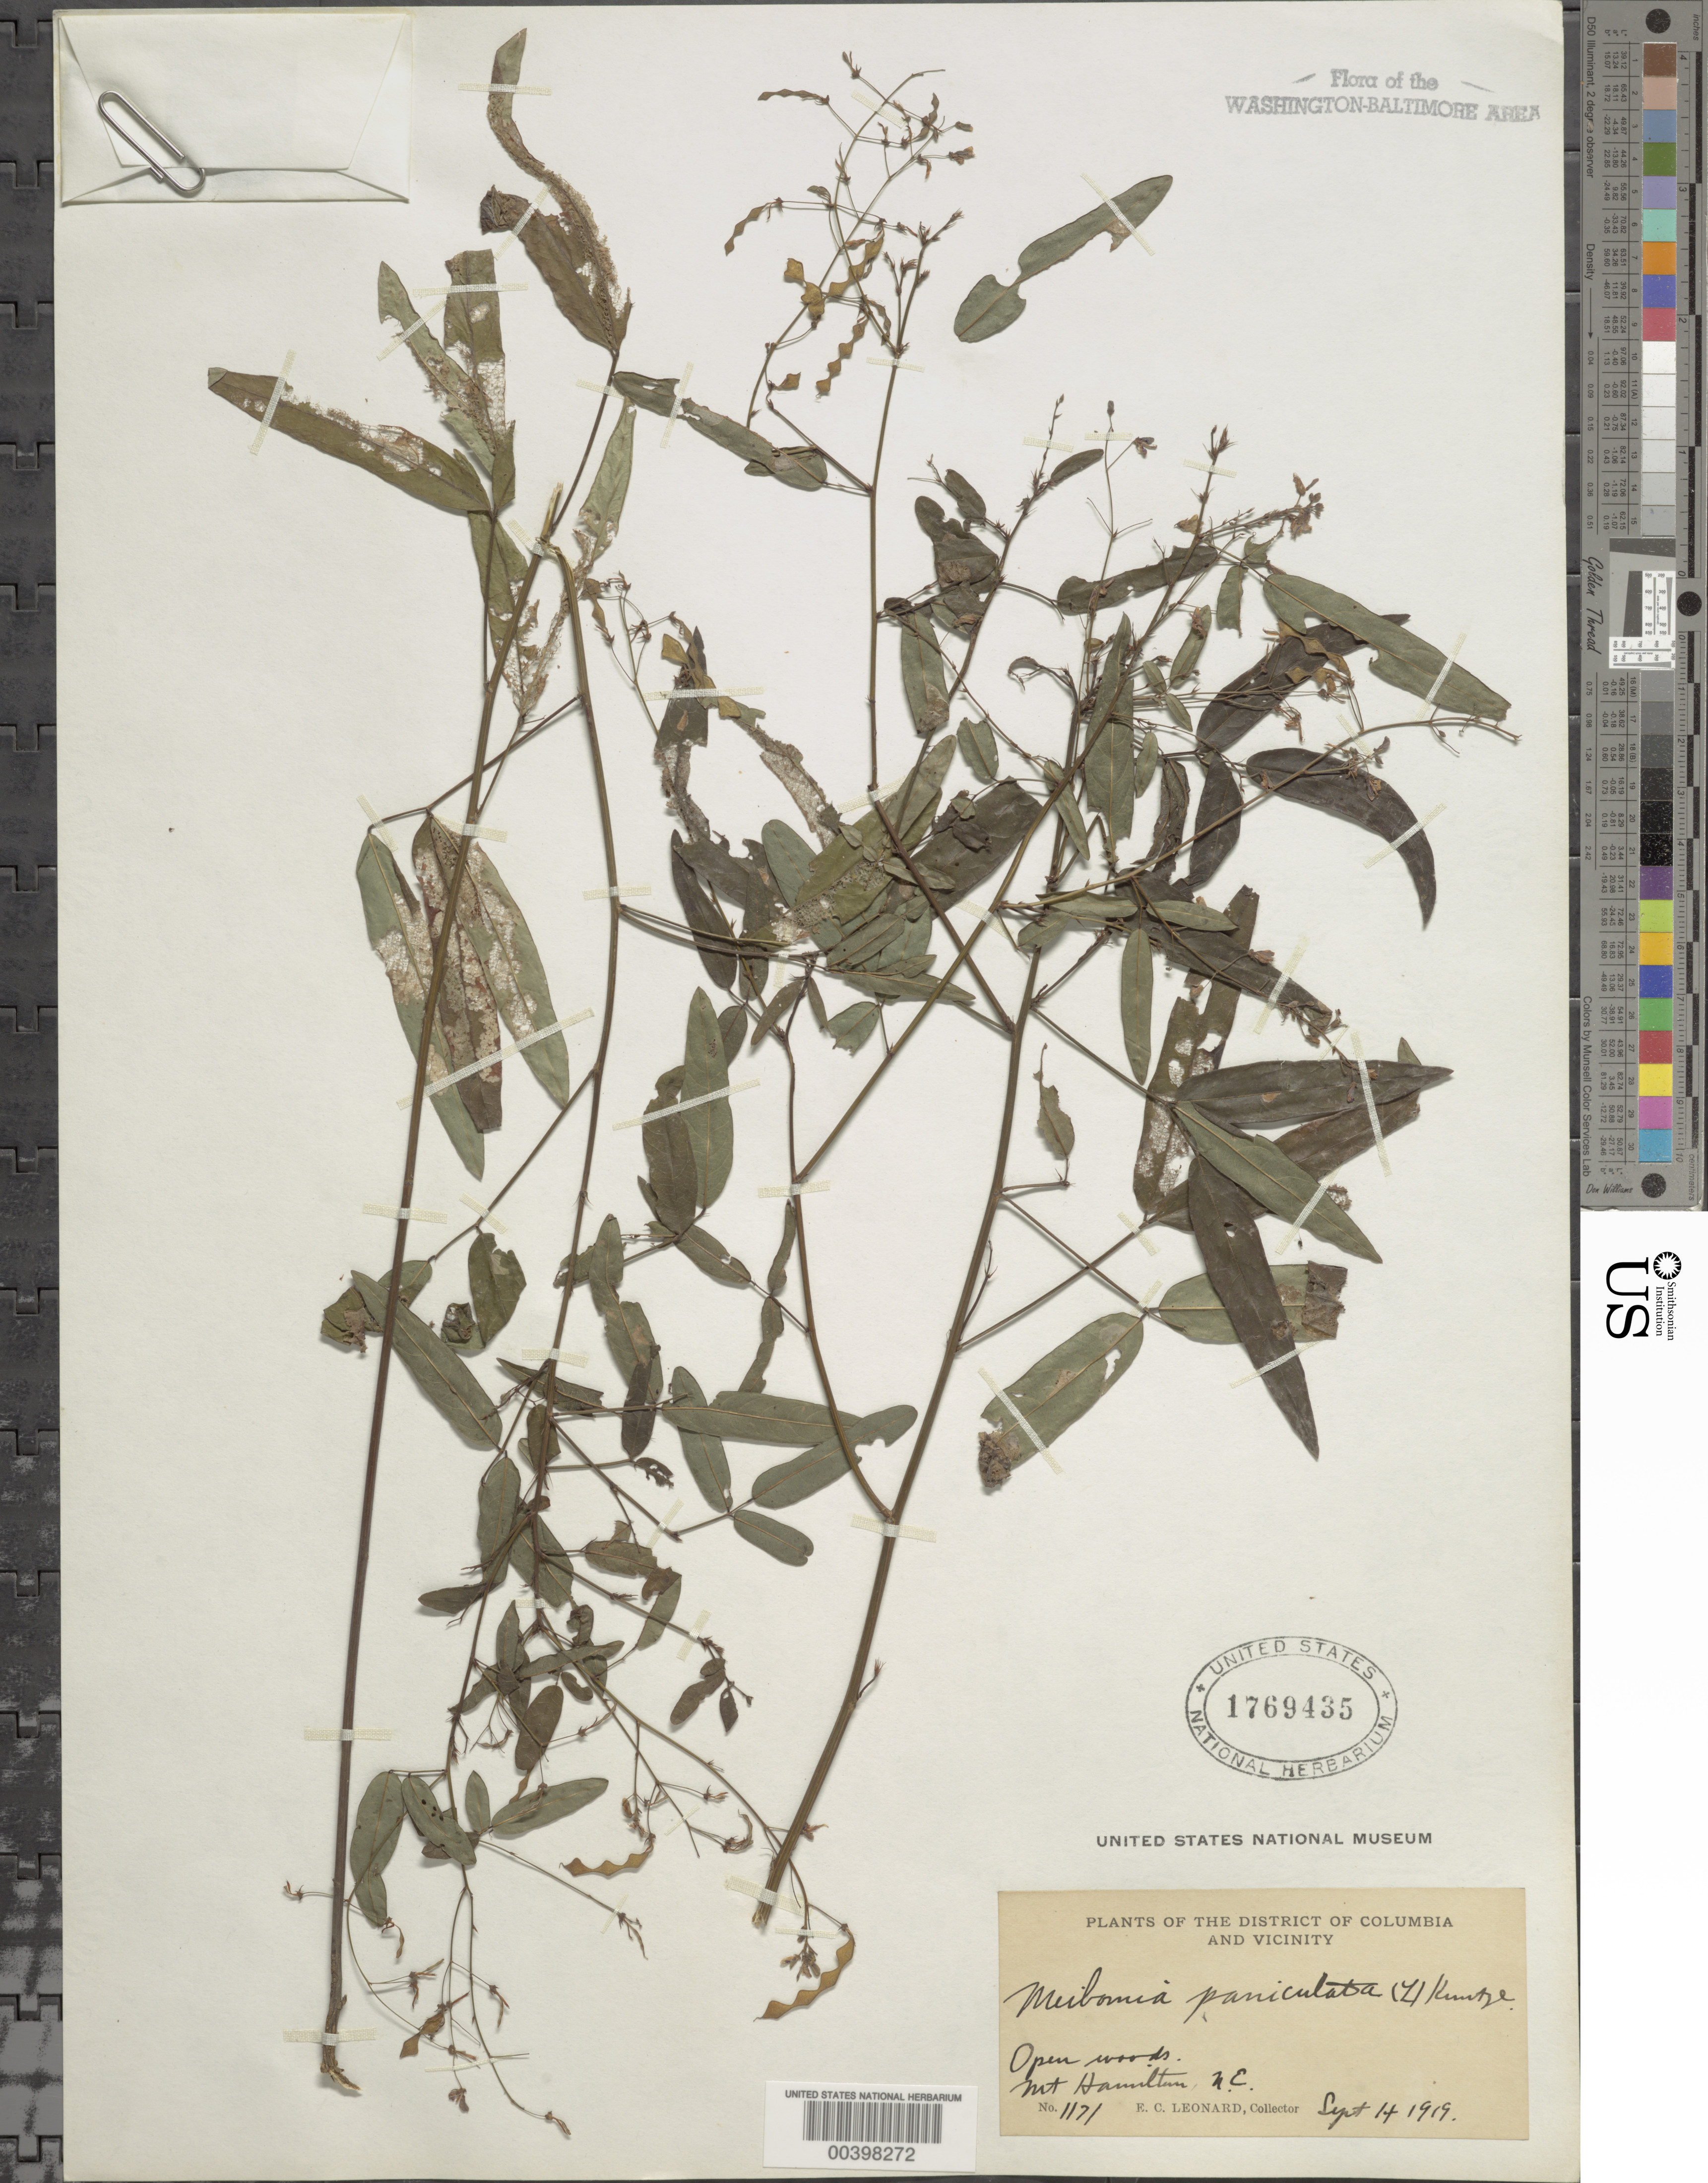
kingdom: Plantae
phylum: Tracheophyta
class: Magnoliopsida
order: Fabales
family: Fabaceae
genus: Desmodium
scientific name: Desmodium paniculatum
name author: (L.) DC.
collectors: E. C. Leonard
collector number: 1171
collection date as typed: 14 Sep 1919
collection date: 1919-09-14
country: United States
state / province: District of Columbia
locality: Mount Hamilton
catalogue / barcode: US 1769435